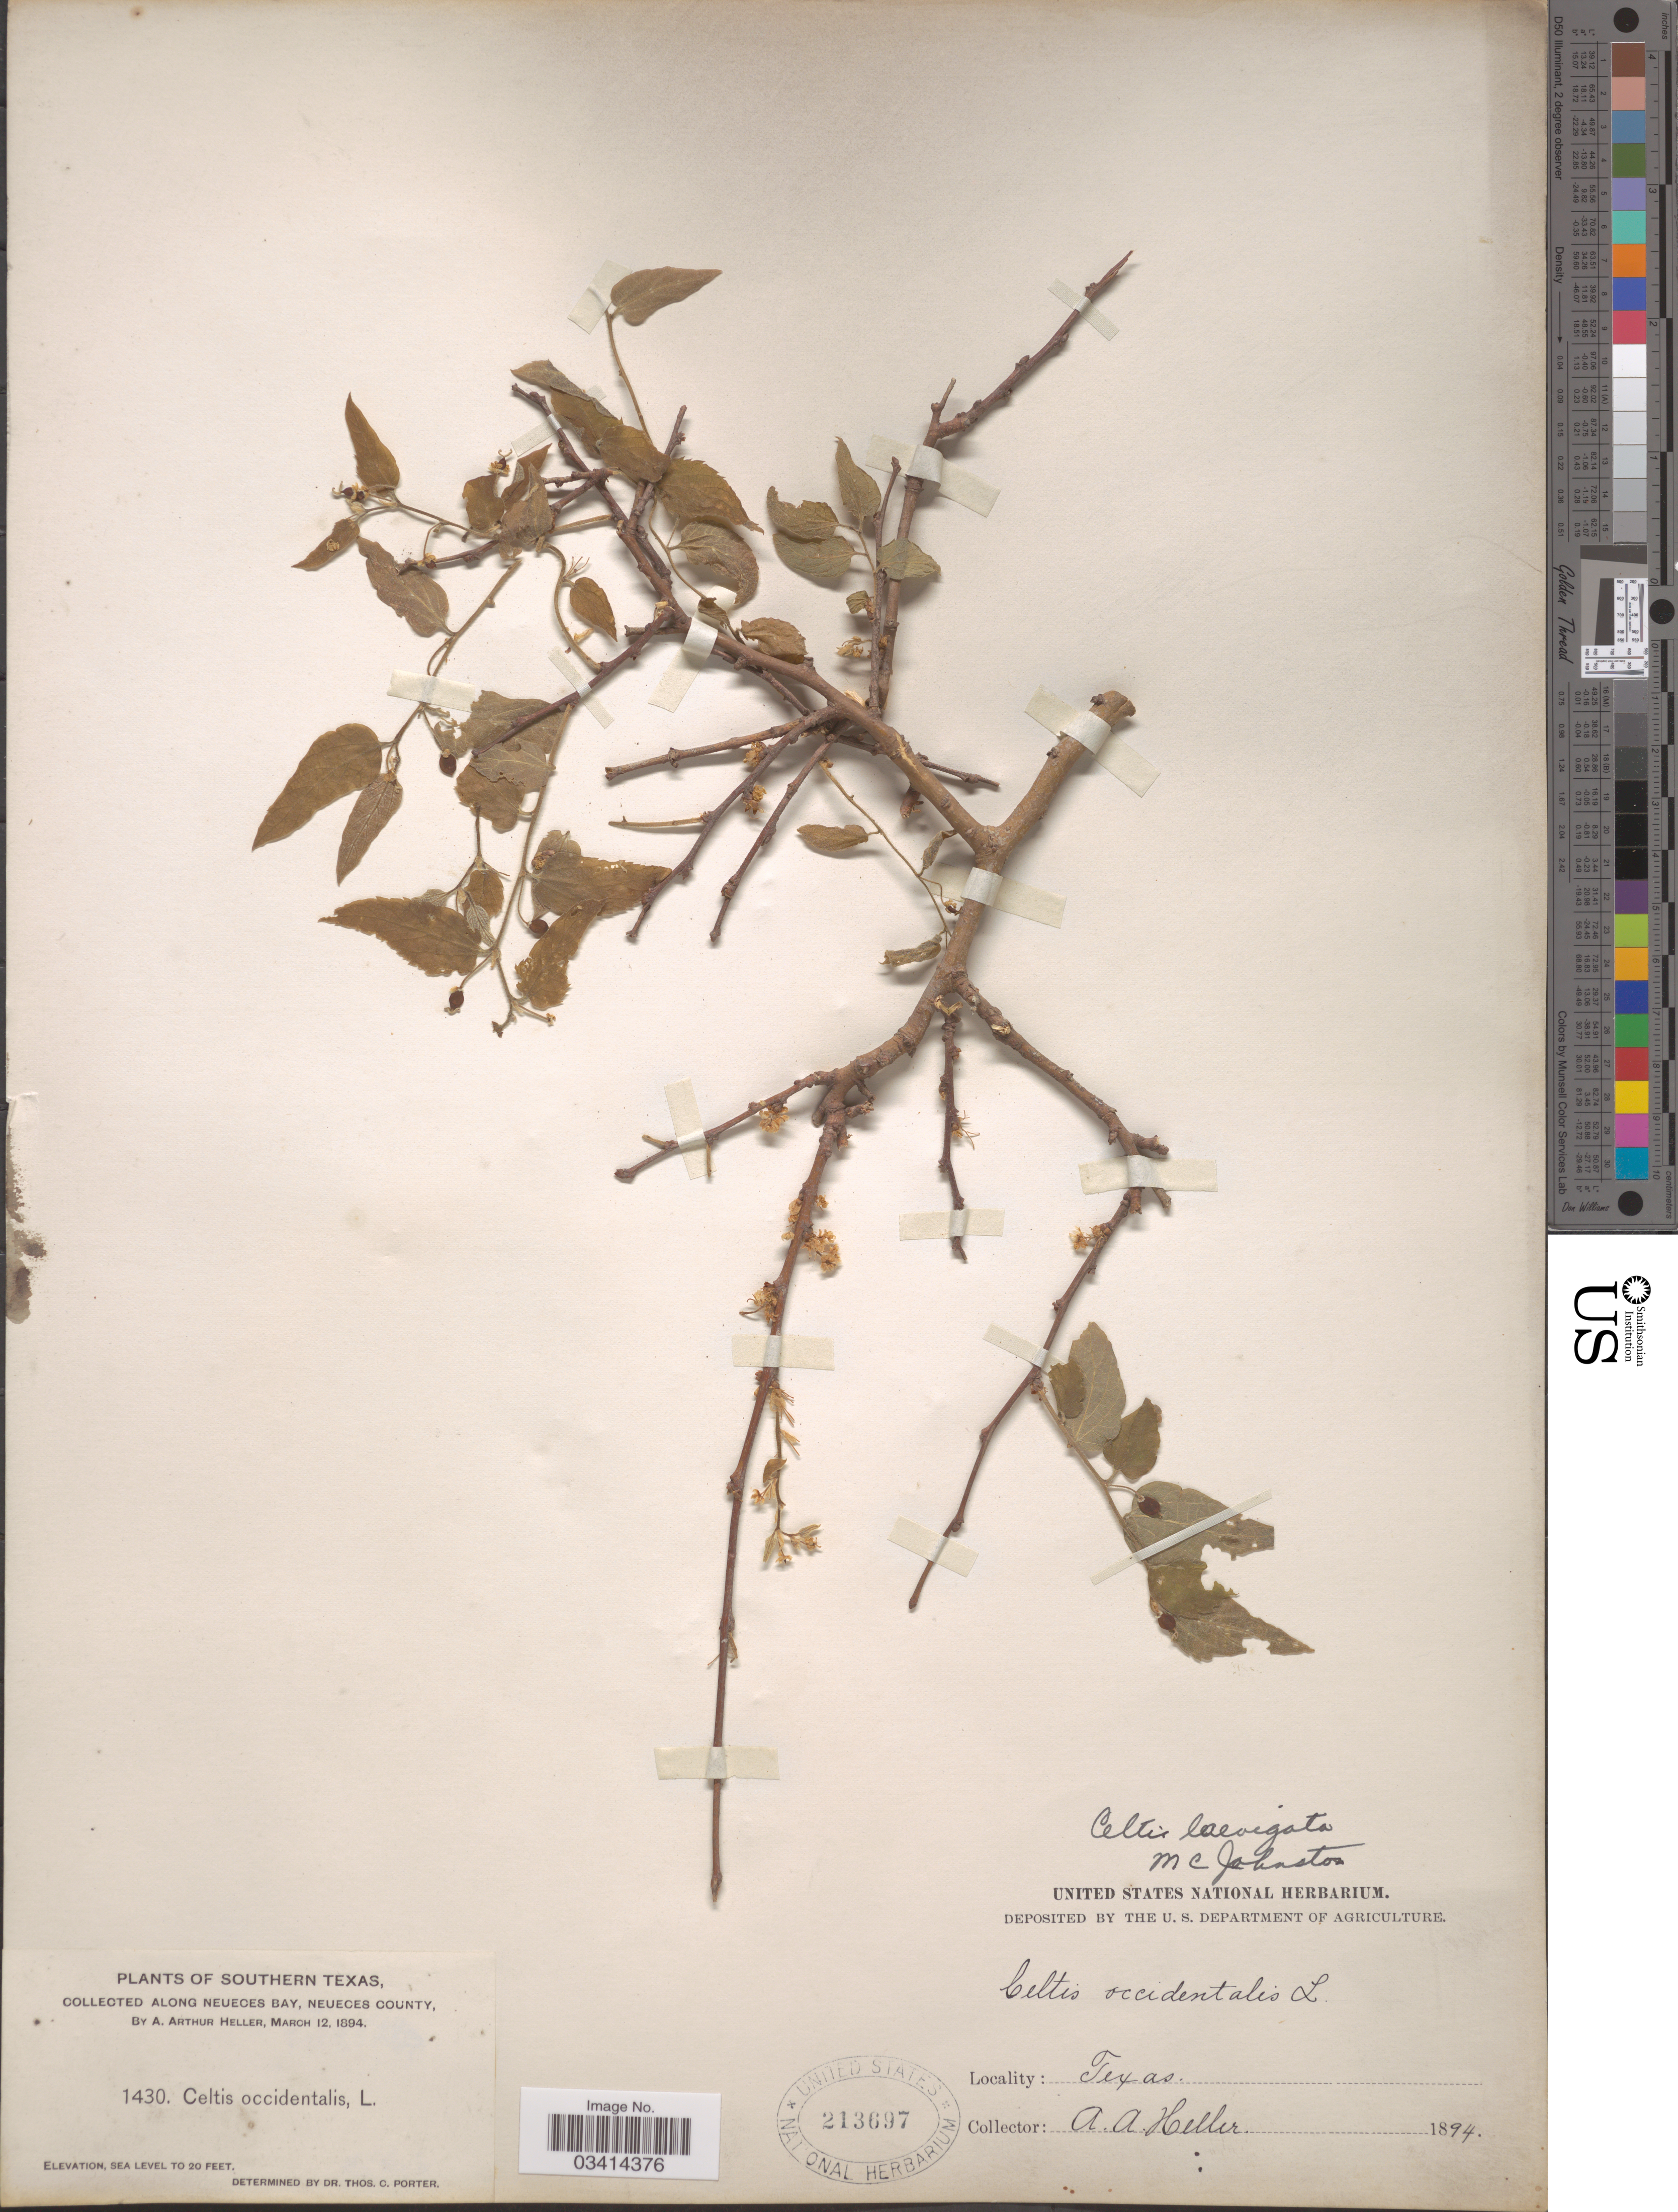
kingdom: Plantae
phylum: Tracheophyta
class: Magnoliopsida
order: Rosales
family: Cannabaceae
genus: Celtis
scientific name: Celtis sp.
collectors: A. A. Heller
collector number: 1430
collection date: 1894-03-12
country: United States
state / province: Texas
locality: Southern Texas. Along Neueces Bay, Neueces County.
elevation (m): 0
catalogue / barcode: US 213697